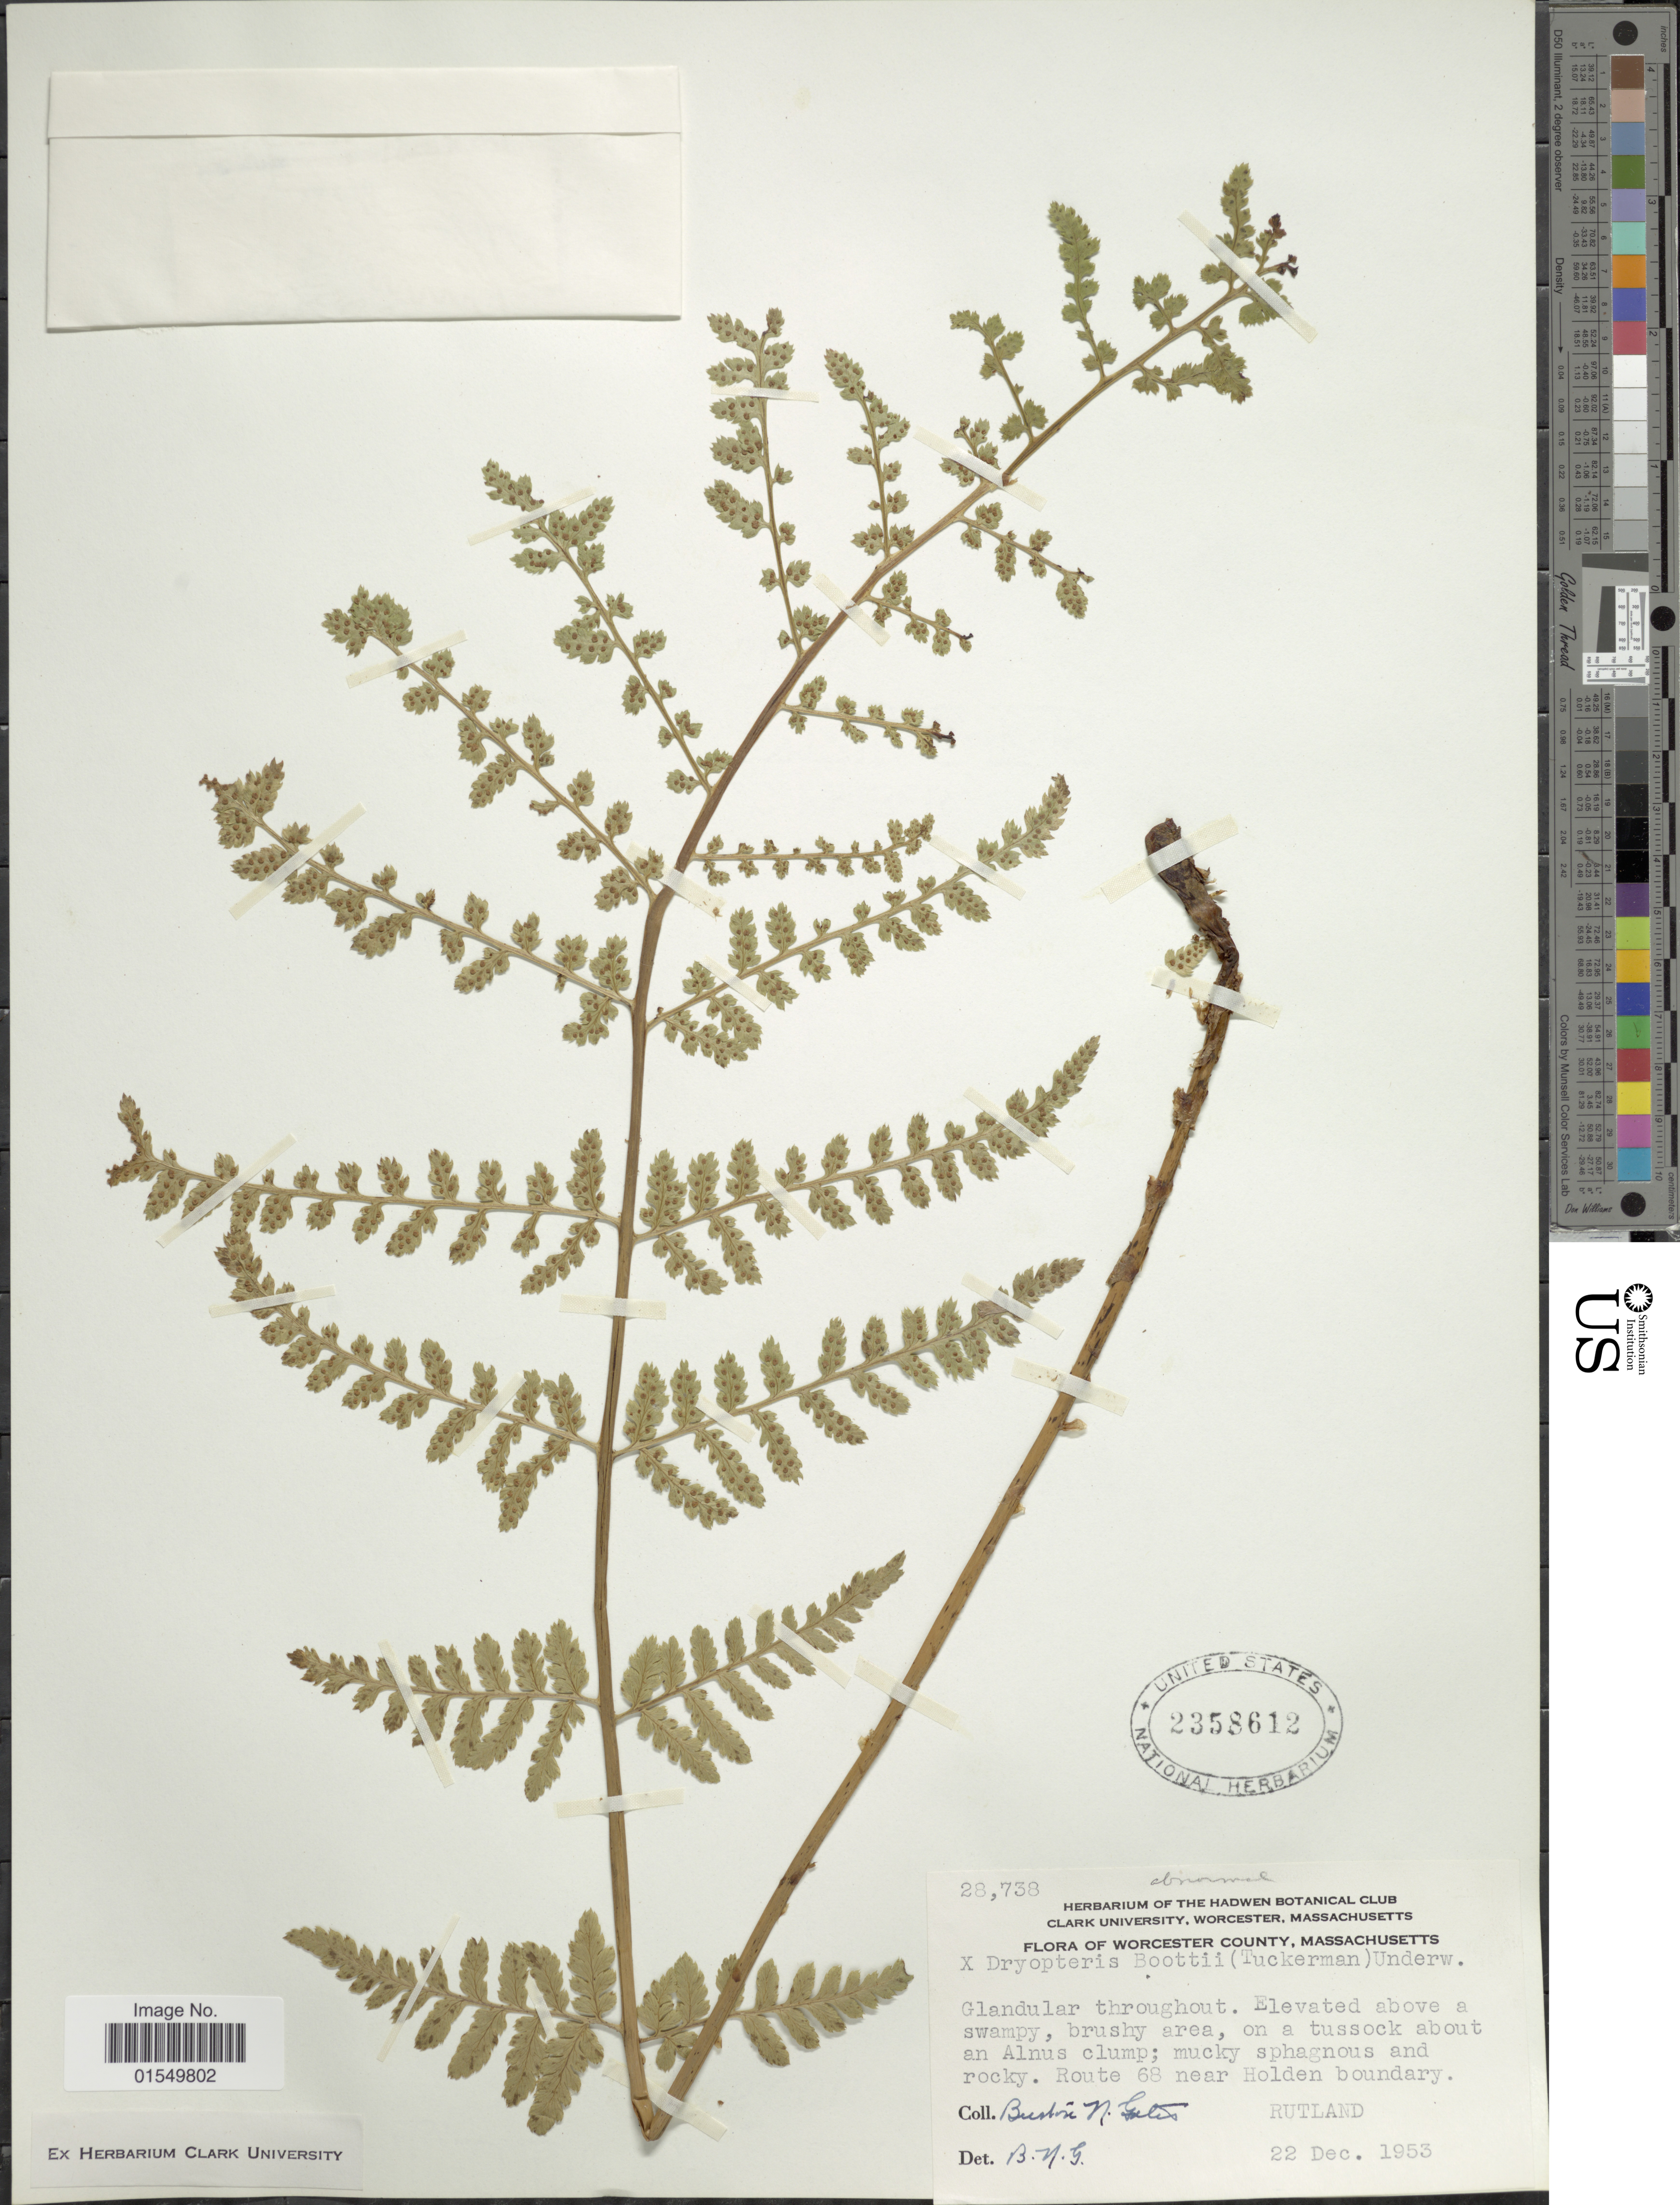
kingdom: Plantae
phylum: Tracheophyta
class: Polypodiopsida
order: Polypodiales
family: Dryopteridaceae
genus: Dryopteris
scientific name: Dryopteris x boottii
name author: Underw.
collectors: B. N. Gates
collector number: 28738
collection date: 1953-12-22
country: United States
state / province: Massachusetts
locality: Worcester County, Massachusetts, Route 68 near Holden boundary, Rutland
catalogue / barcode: US 2358612